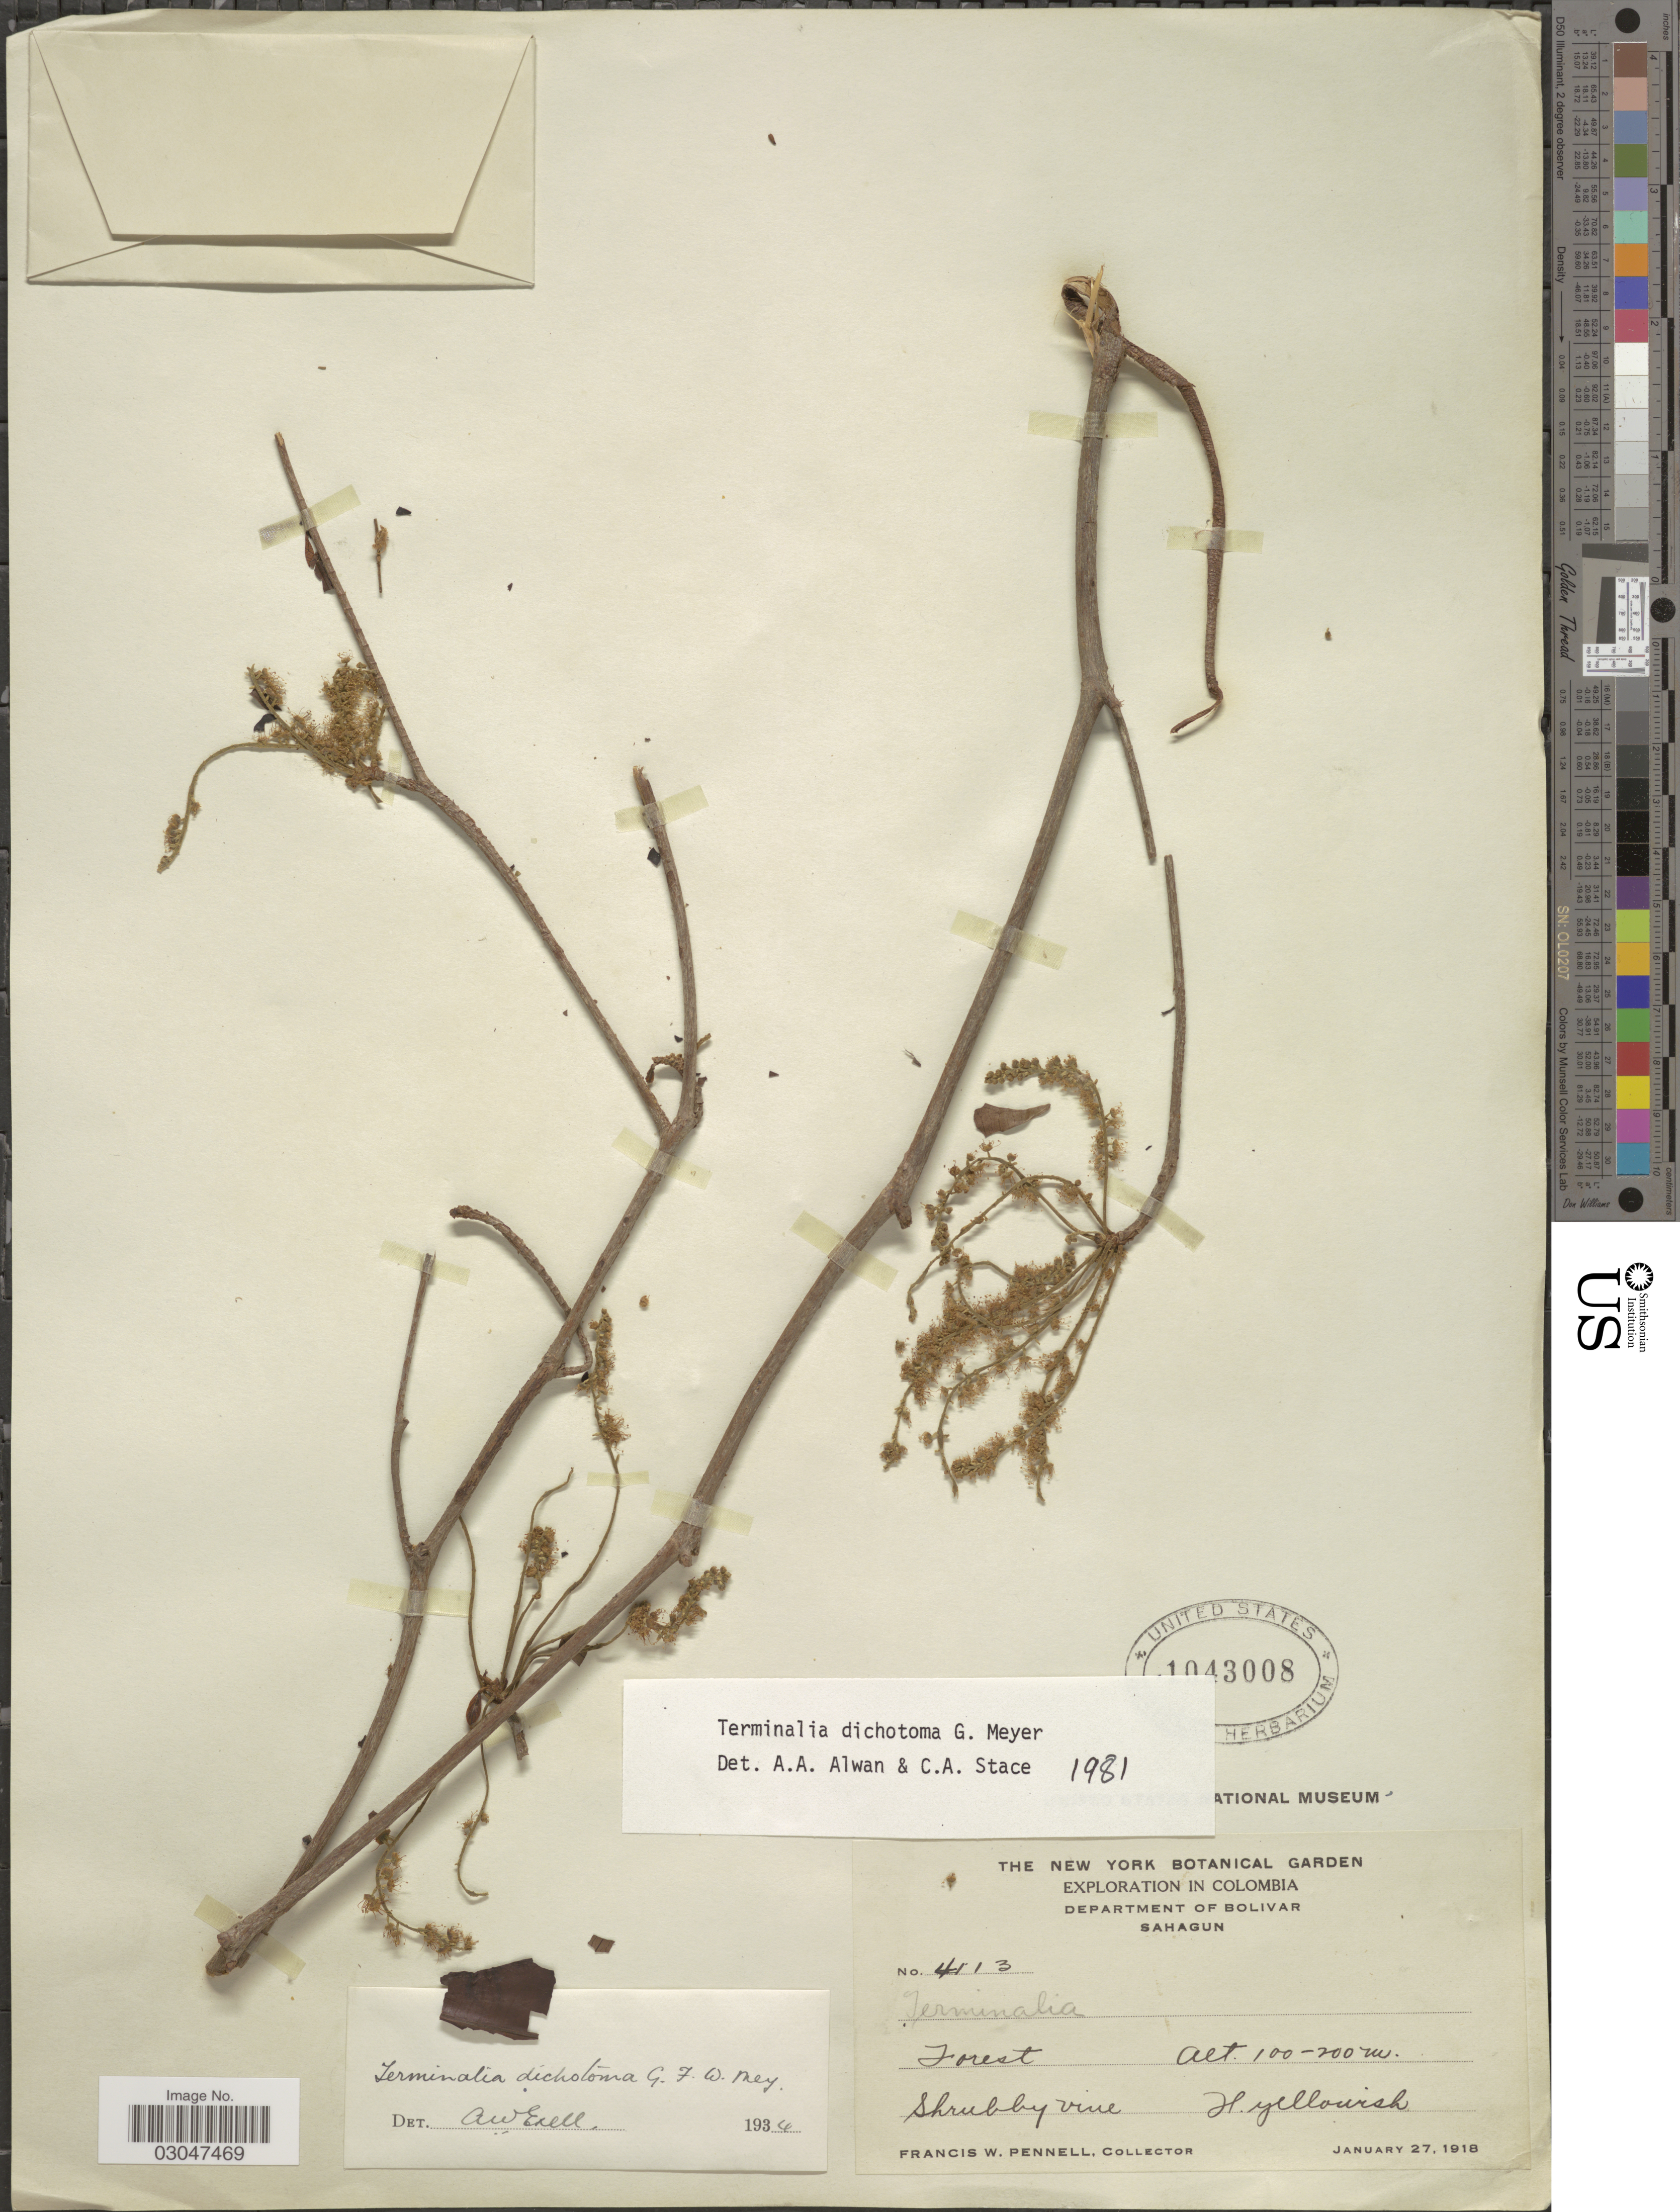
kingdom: Plantae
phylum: Tracheophyta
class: Magnoliopsida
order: Myrtales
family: Combretaceae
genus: Terminalia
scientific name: Terminalia dichotoma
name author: G. Mey.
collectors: F. W. Pennell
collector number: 4113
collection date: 1918-01-27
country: Colombia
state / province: Bolívar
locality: Department of Bolivar. Sahagun.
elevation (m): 100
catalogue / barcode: US 1043008